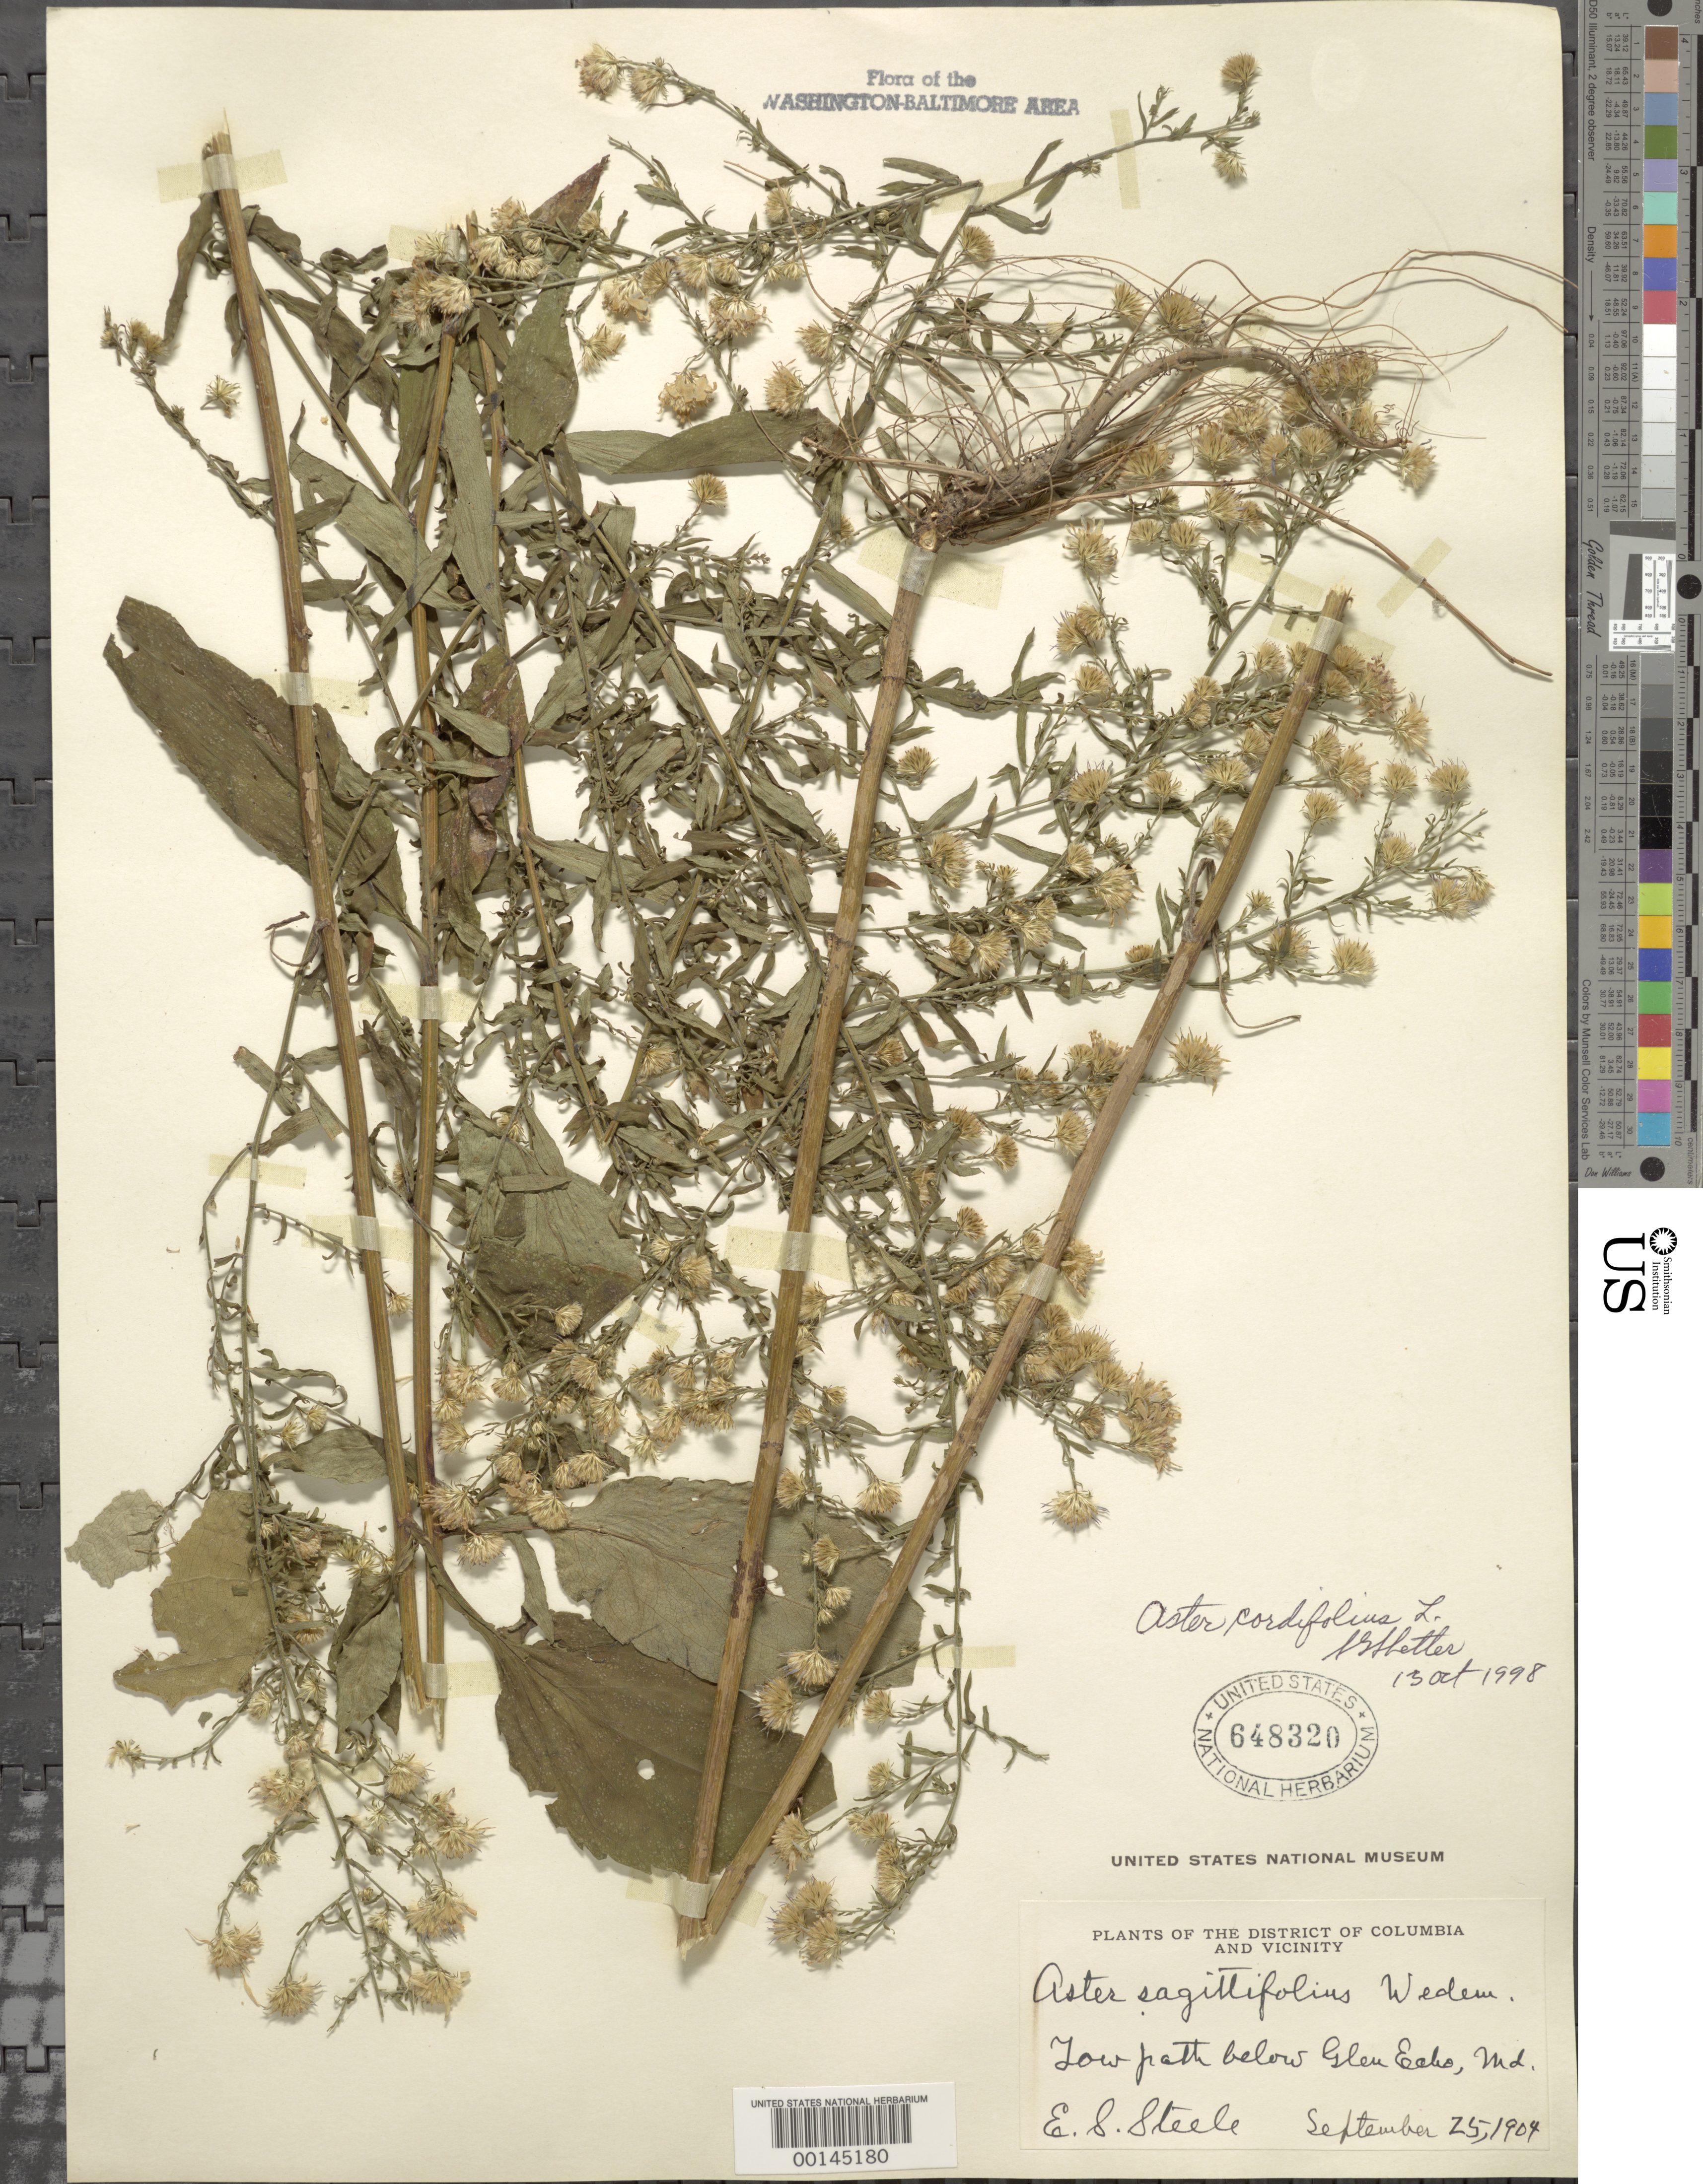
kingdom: Plantae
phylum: Tracheophyta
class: Magnoliopsida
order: Asterales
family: Asteraceae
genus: Symphyotrichum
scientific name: Symphyotrichum cordifolium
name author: (L.) G.L. Nesom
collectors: E. Steele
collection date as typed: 25 Sep 1904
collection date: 1904-09-25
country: United States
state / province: Maryland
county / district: Montgomery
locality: Glen Echo Towpath C. & O. Canal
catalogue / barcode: US 648320